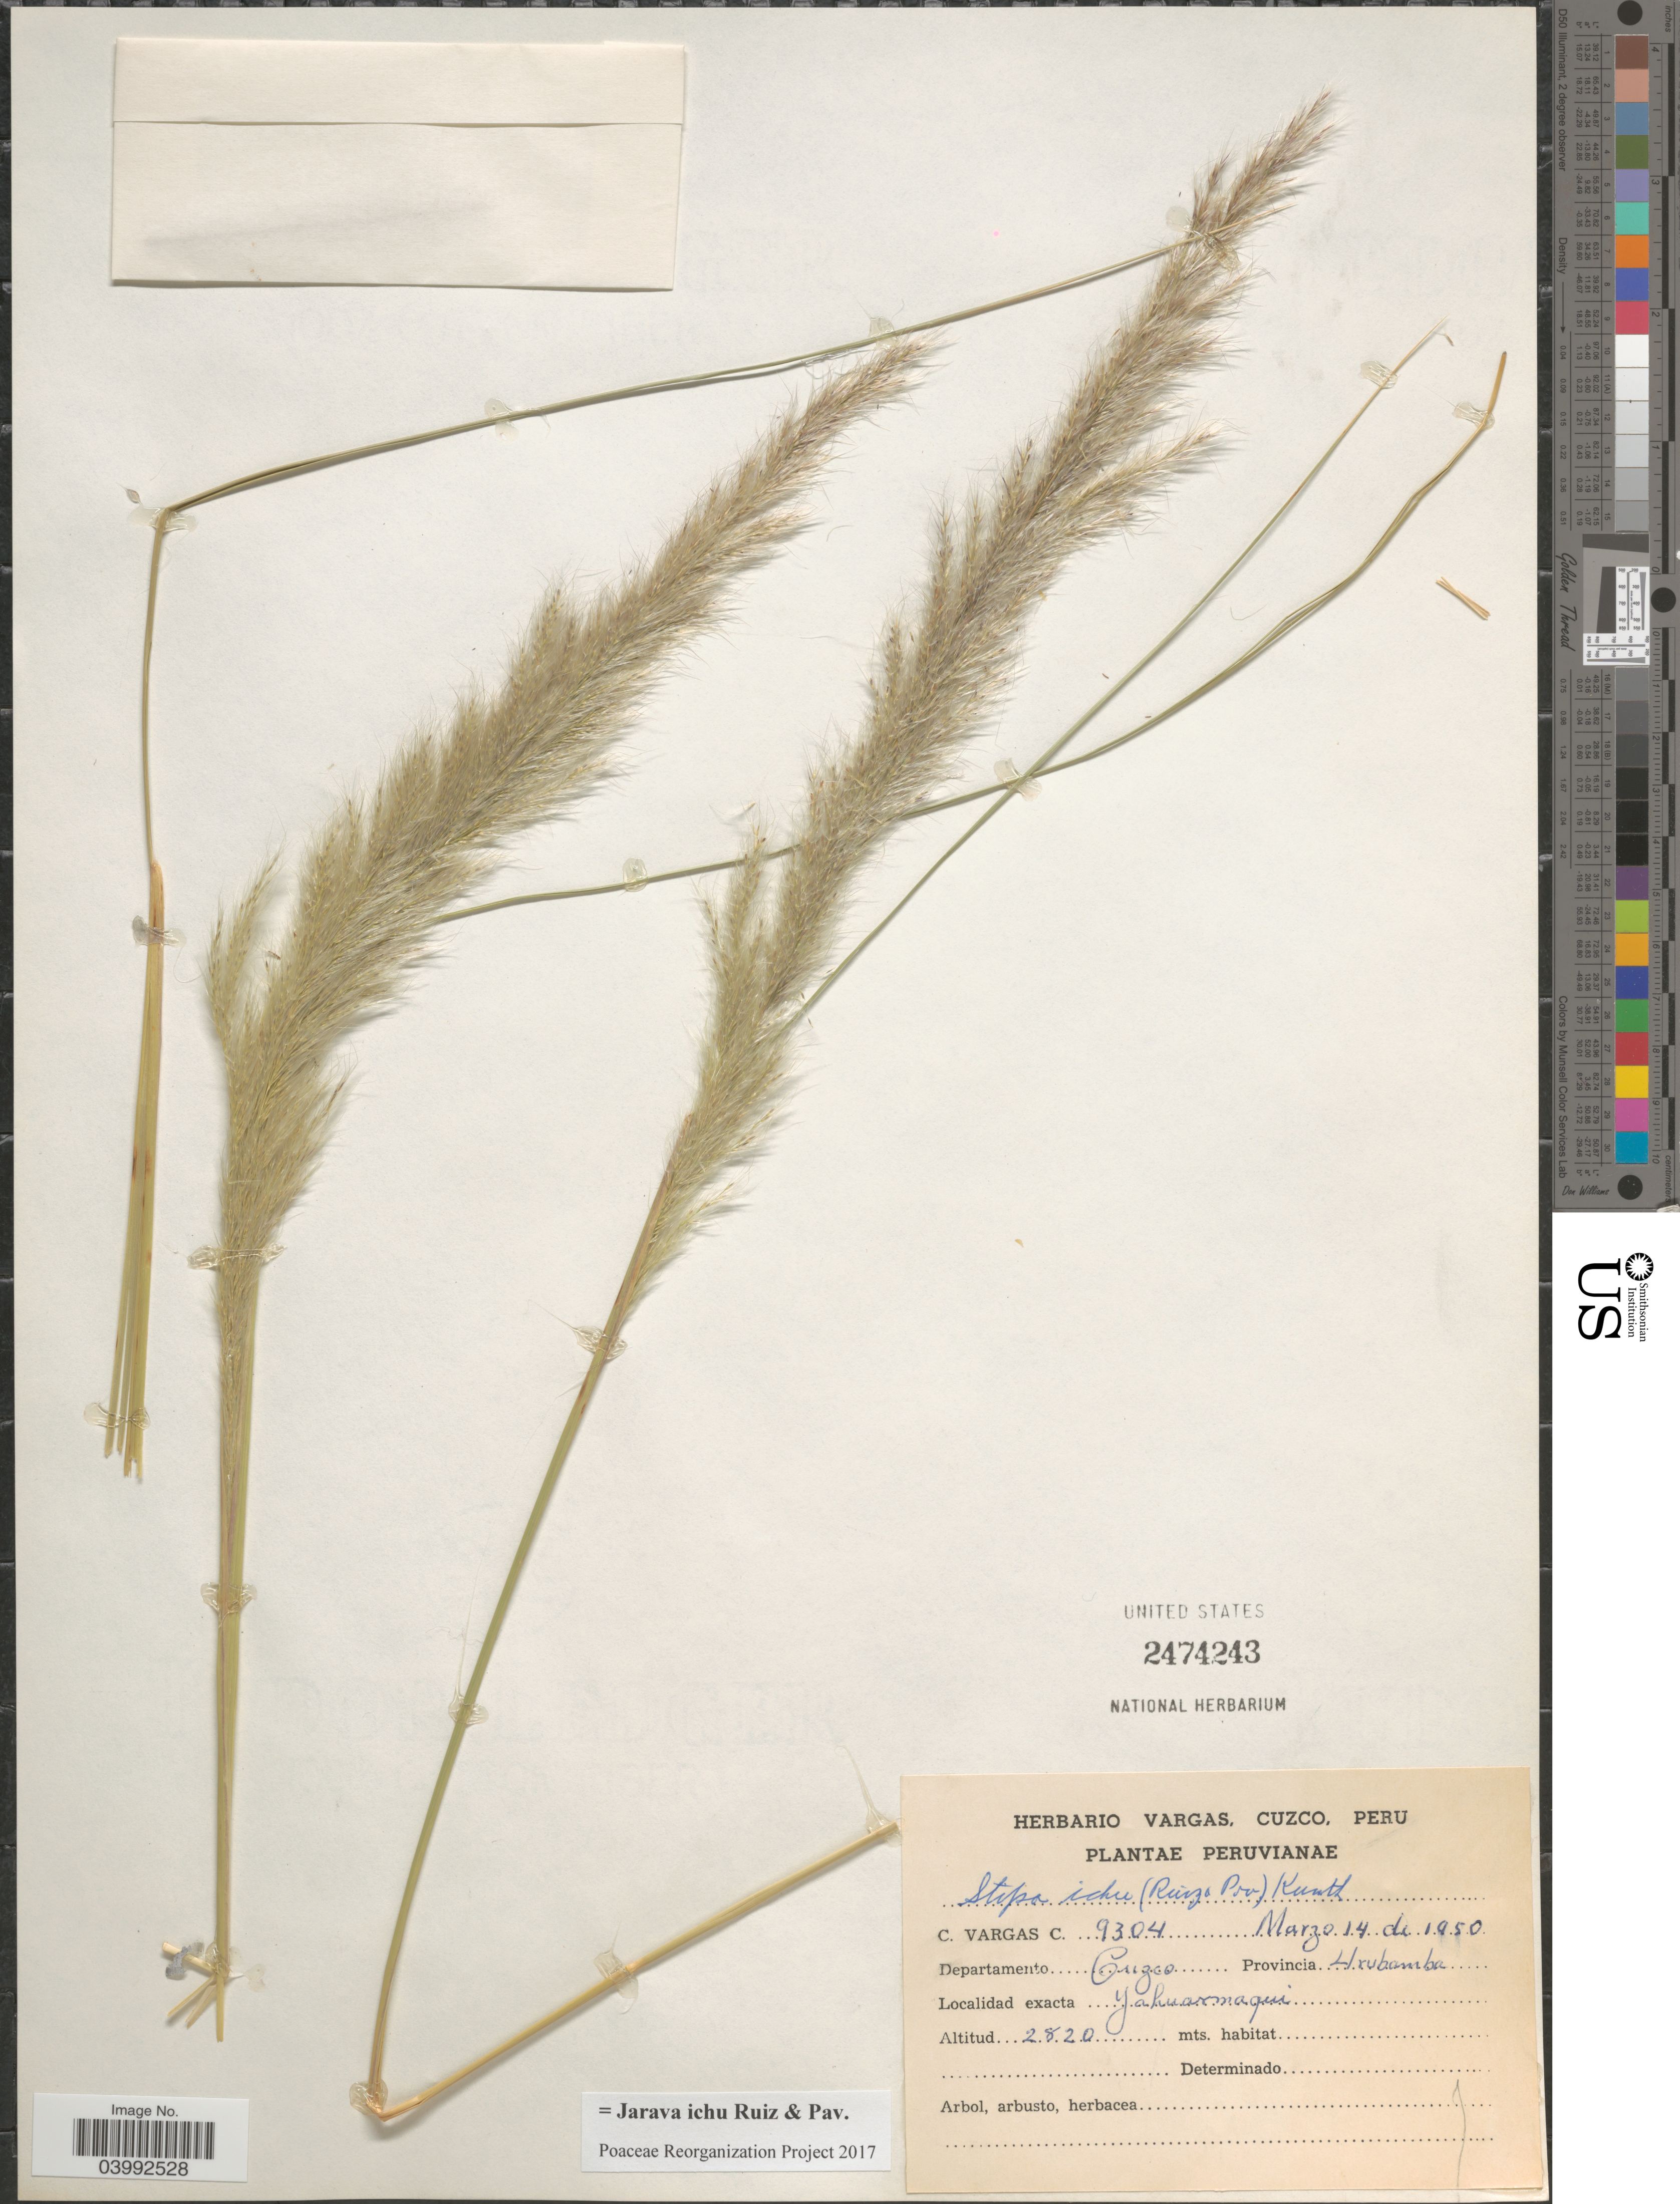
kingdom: Plantae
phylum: Tracheophyta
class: Liliopsida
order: Poales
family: Poaceae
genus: Jarava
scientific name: Jarava ichu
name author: Ruiz & Pav.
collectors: C. Vargas Calderón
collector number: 9304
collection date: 1950-03-14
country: Peru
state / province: Cusco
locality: Departamento Cuzco. Provincia Urubamba. Yahuarmaqui.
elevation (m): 2820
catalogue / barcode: US 2474243